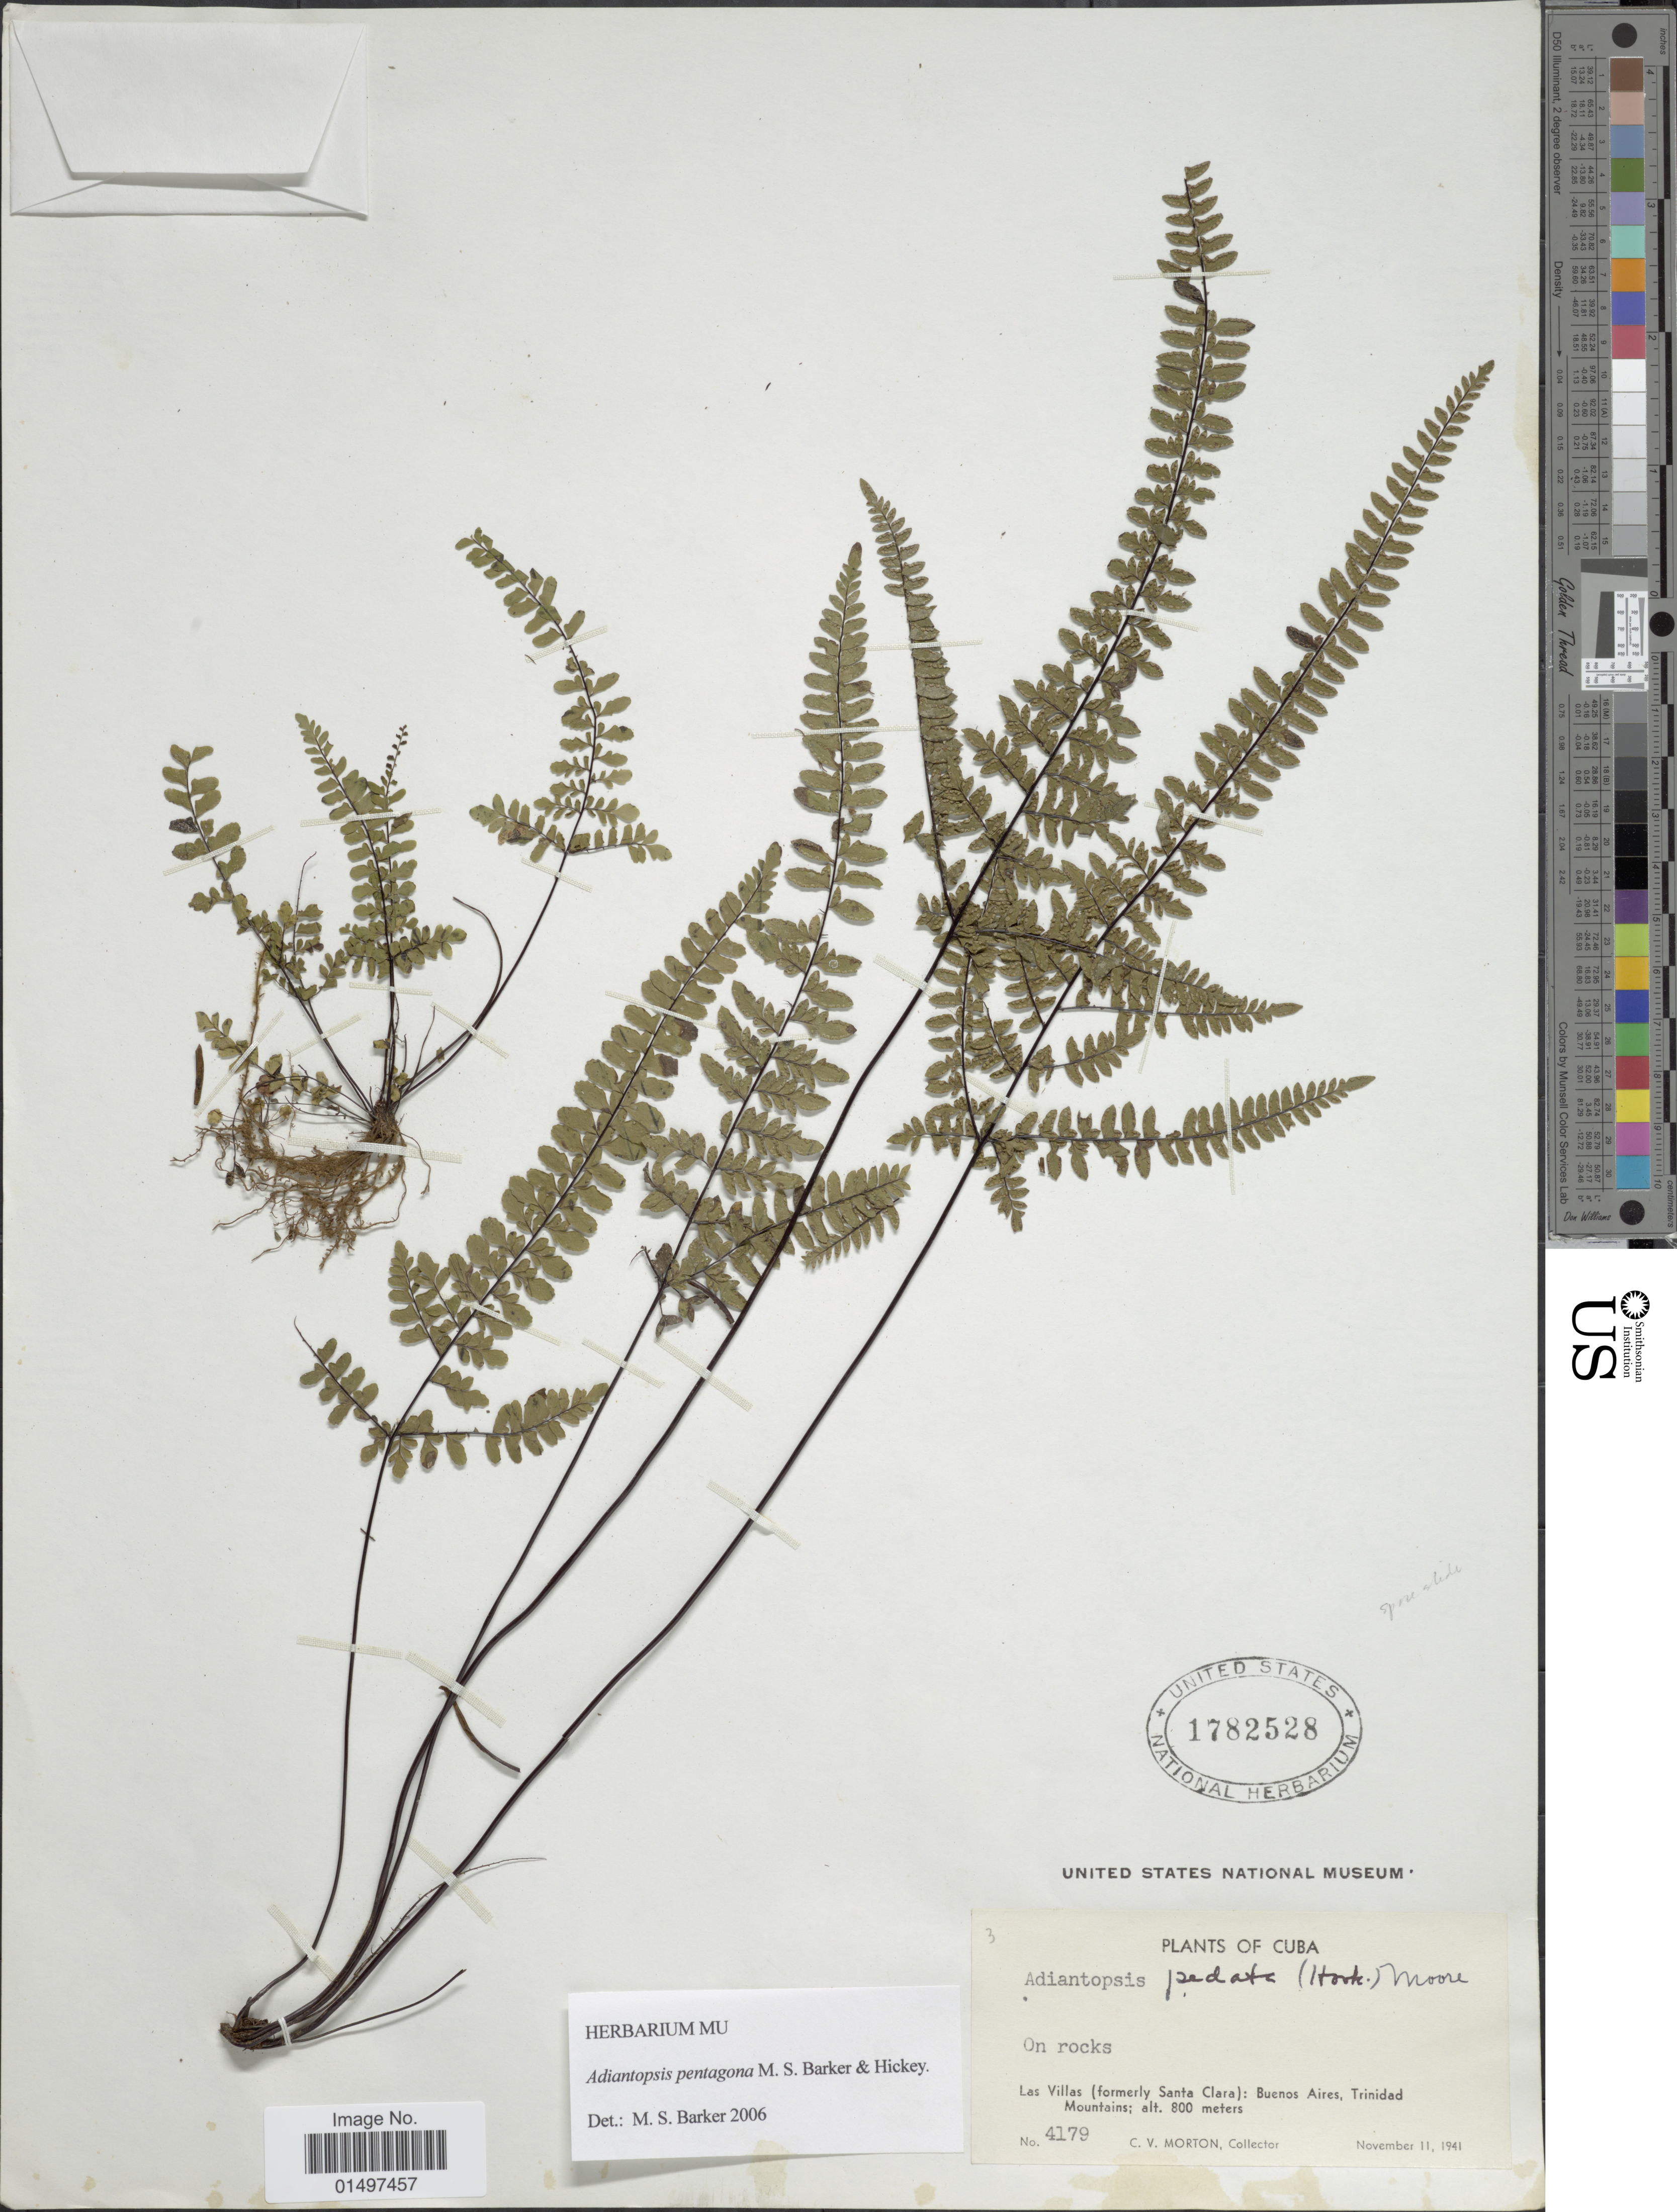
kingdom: Plantae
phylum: Tracheophyta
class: Polypodiopsida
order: Polypodiales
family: Pteridaceae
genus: Adiantopsis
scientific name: Adiantopsis pentagona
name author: M.S. Barker & Hickey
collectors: C. V. Morton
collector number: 4179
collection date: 1941-11-11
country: Cuba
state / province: Las Villas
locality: Las Villas (formerly Santa Clara): Buenos Aires, Trinidad Mountains.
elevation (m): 800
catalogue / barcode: US 1782528